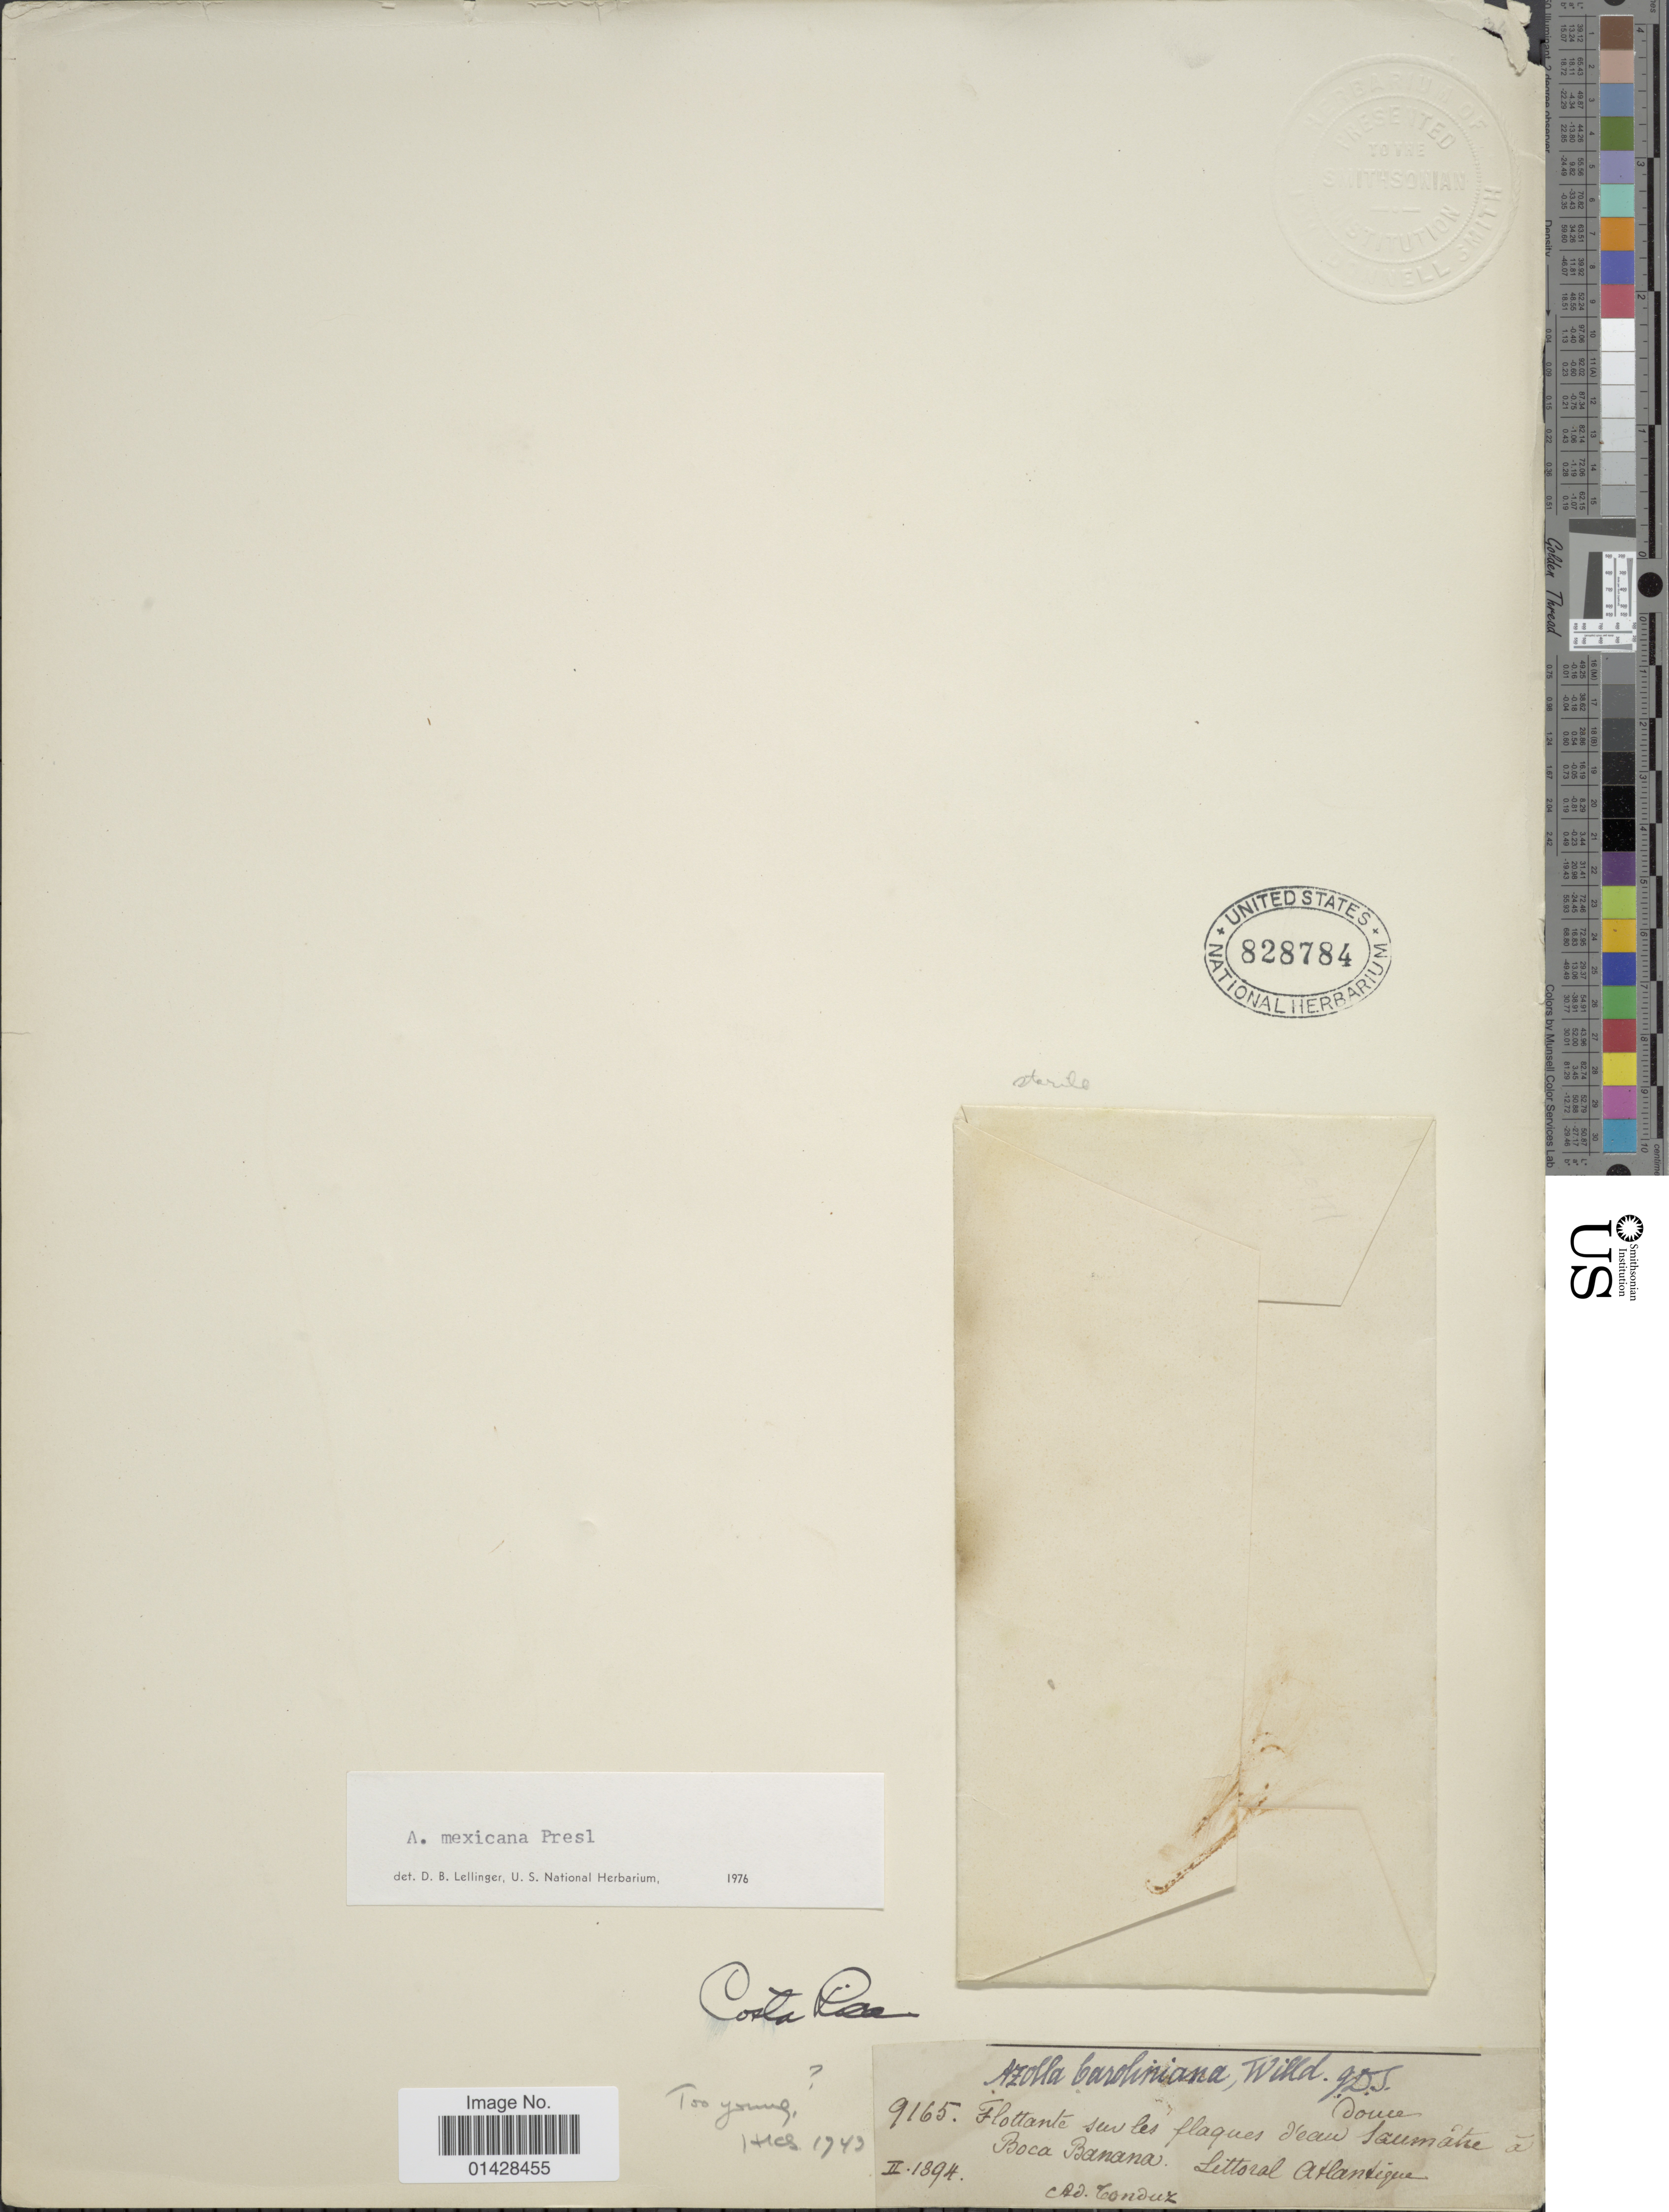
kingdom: Plantae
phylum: Tracheophyta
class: Polypodiopsida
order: Salviniales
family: Salviniaceae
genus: Azolla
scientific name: Azolla caroliniana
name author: Willd.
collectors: A. Tonduz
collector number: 9165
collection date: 1894-02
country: Costa Rica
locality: Boca Banana. Littoral Atlantique.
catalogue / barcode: US 828784